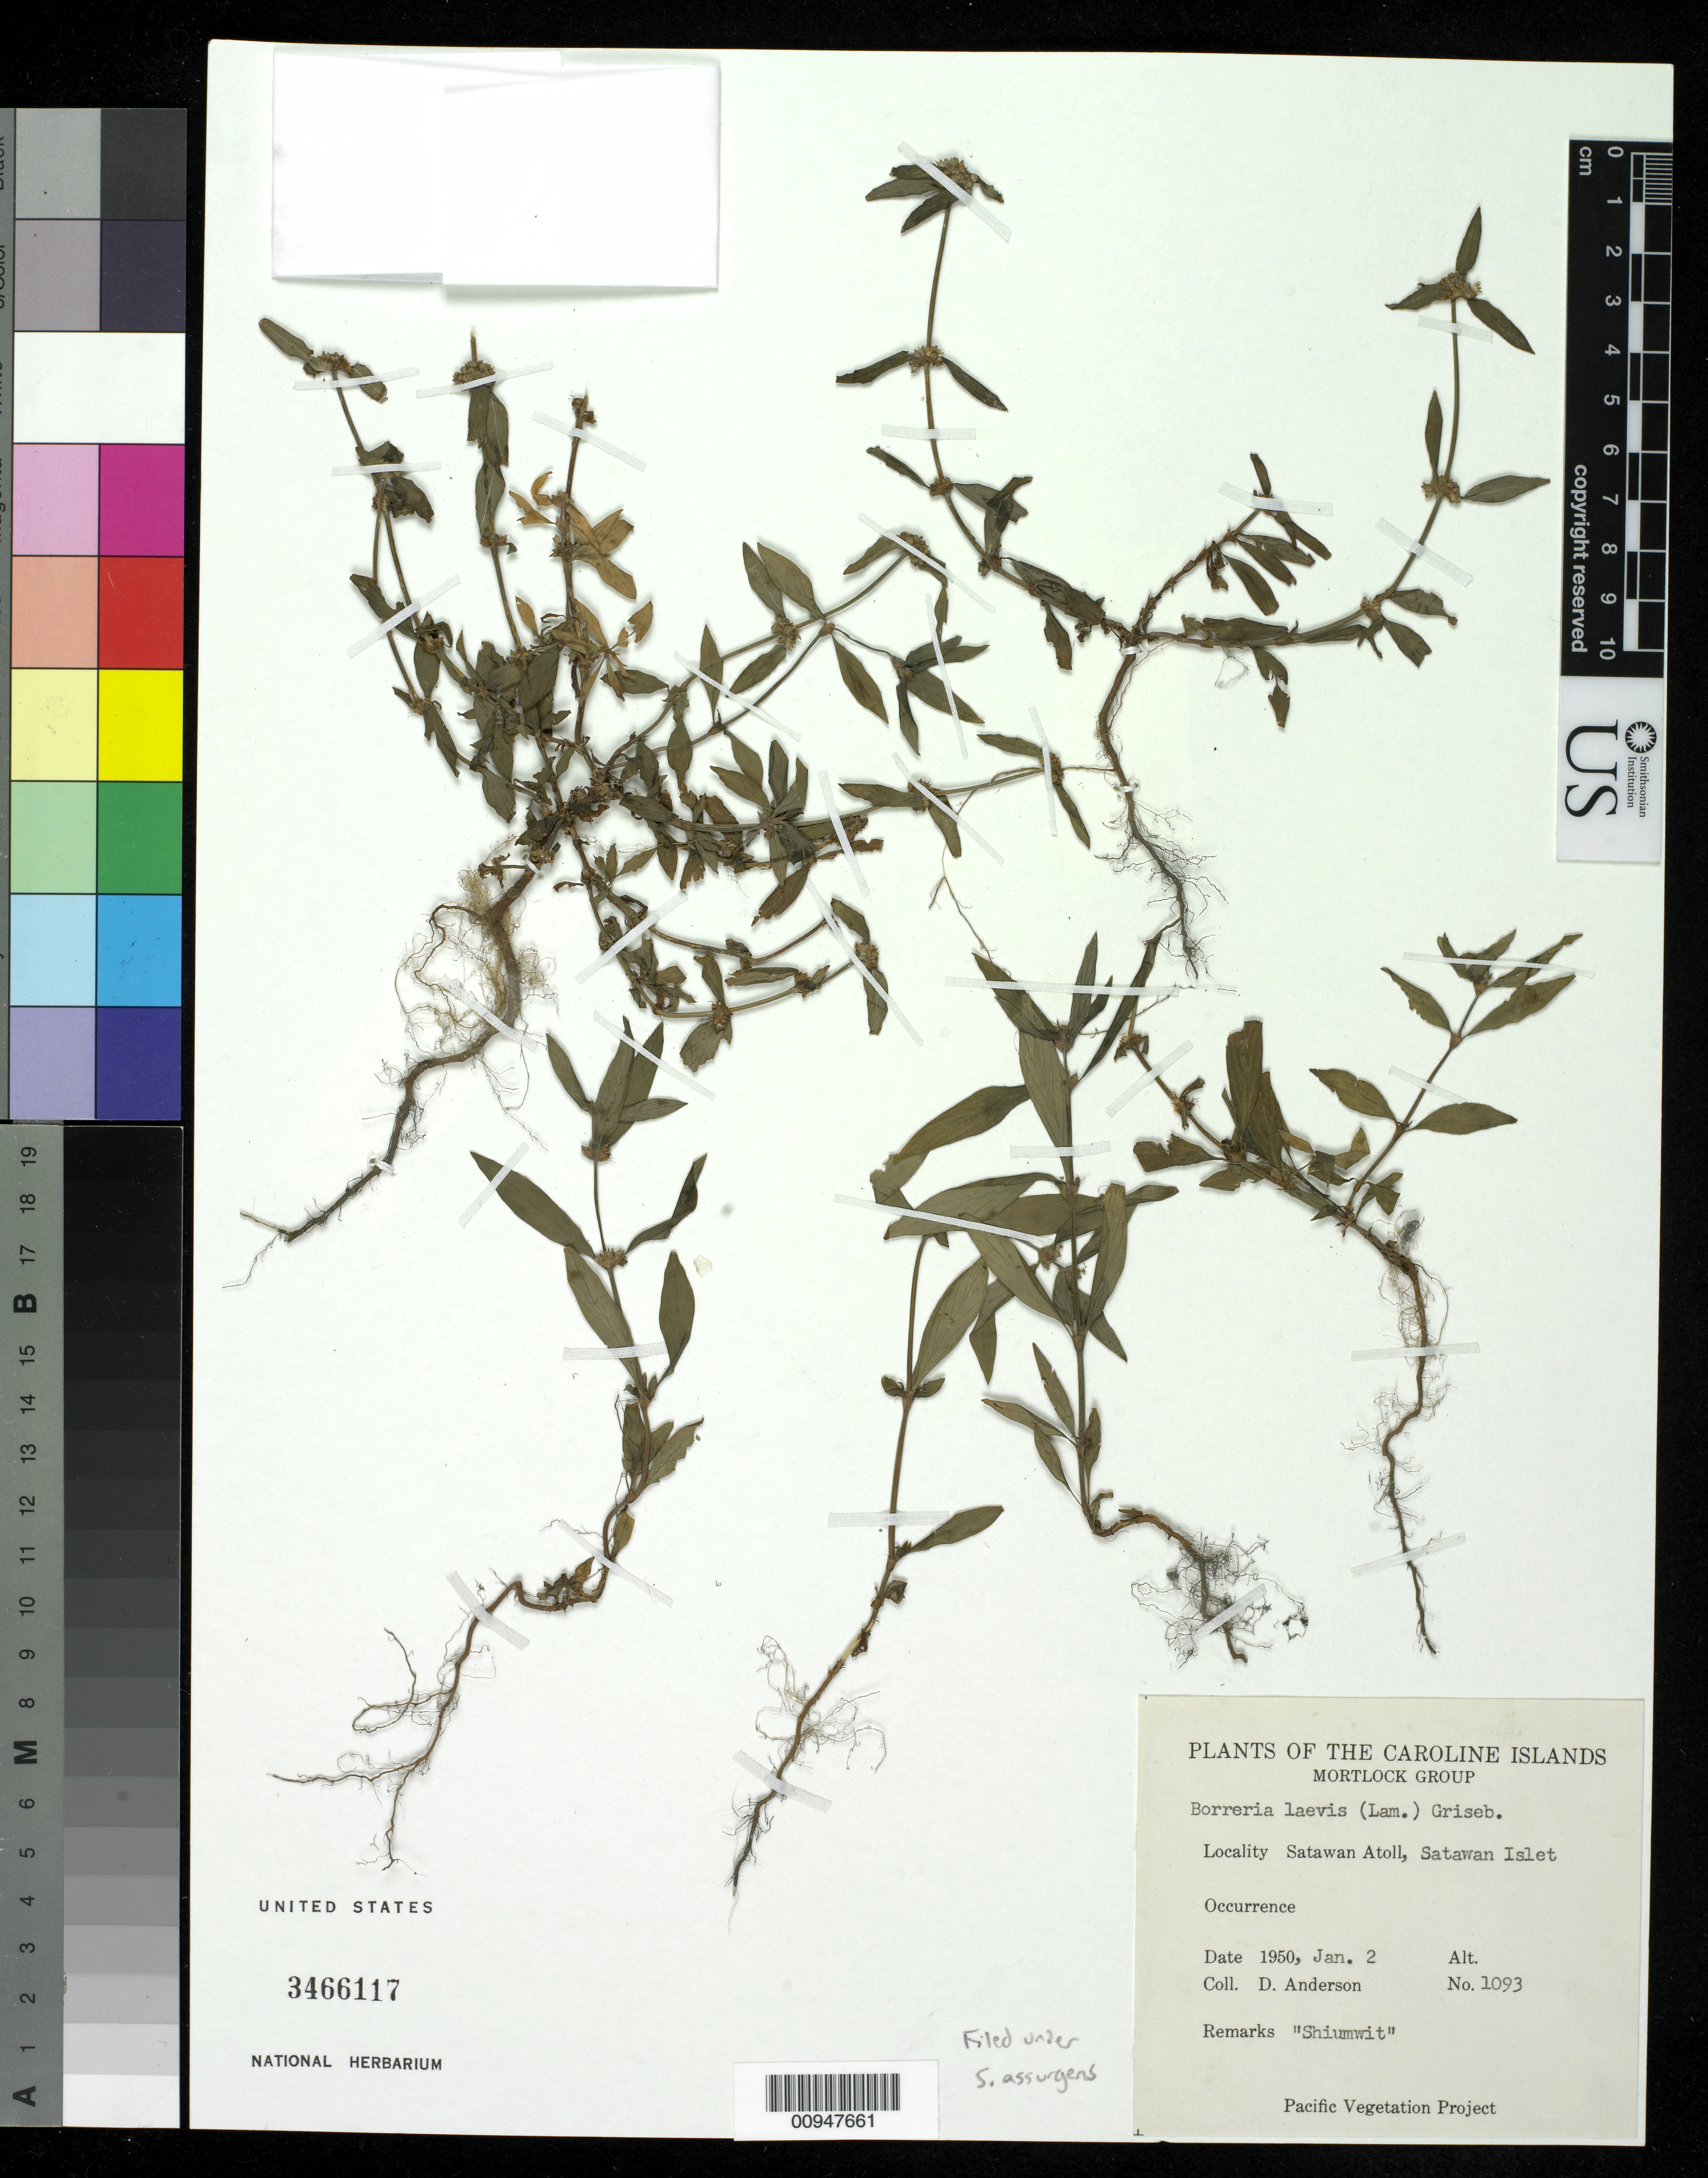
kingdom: Plantae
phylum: Tracheophyta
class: Magnoliopsida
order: Gentianales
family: Rubiaceae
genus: Spermacoce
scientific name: Spermacoce remota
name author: Lam.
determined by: Wagner, W. L., (BOT), Smithsonian Institution - National Museum of Natural History (UNITED STATES)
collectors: D. Anderson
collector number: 1093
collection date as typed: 02 Jan 1950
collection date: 1950-01-02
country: Micronesia, Federated States of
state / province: Truk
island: Satawan Atoll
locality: Satawan Islet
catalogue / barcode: US 3466117